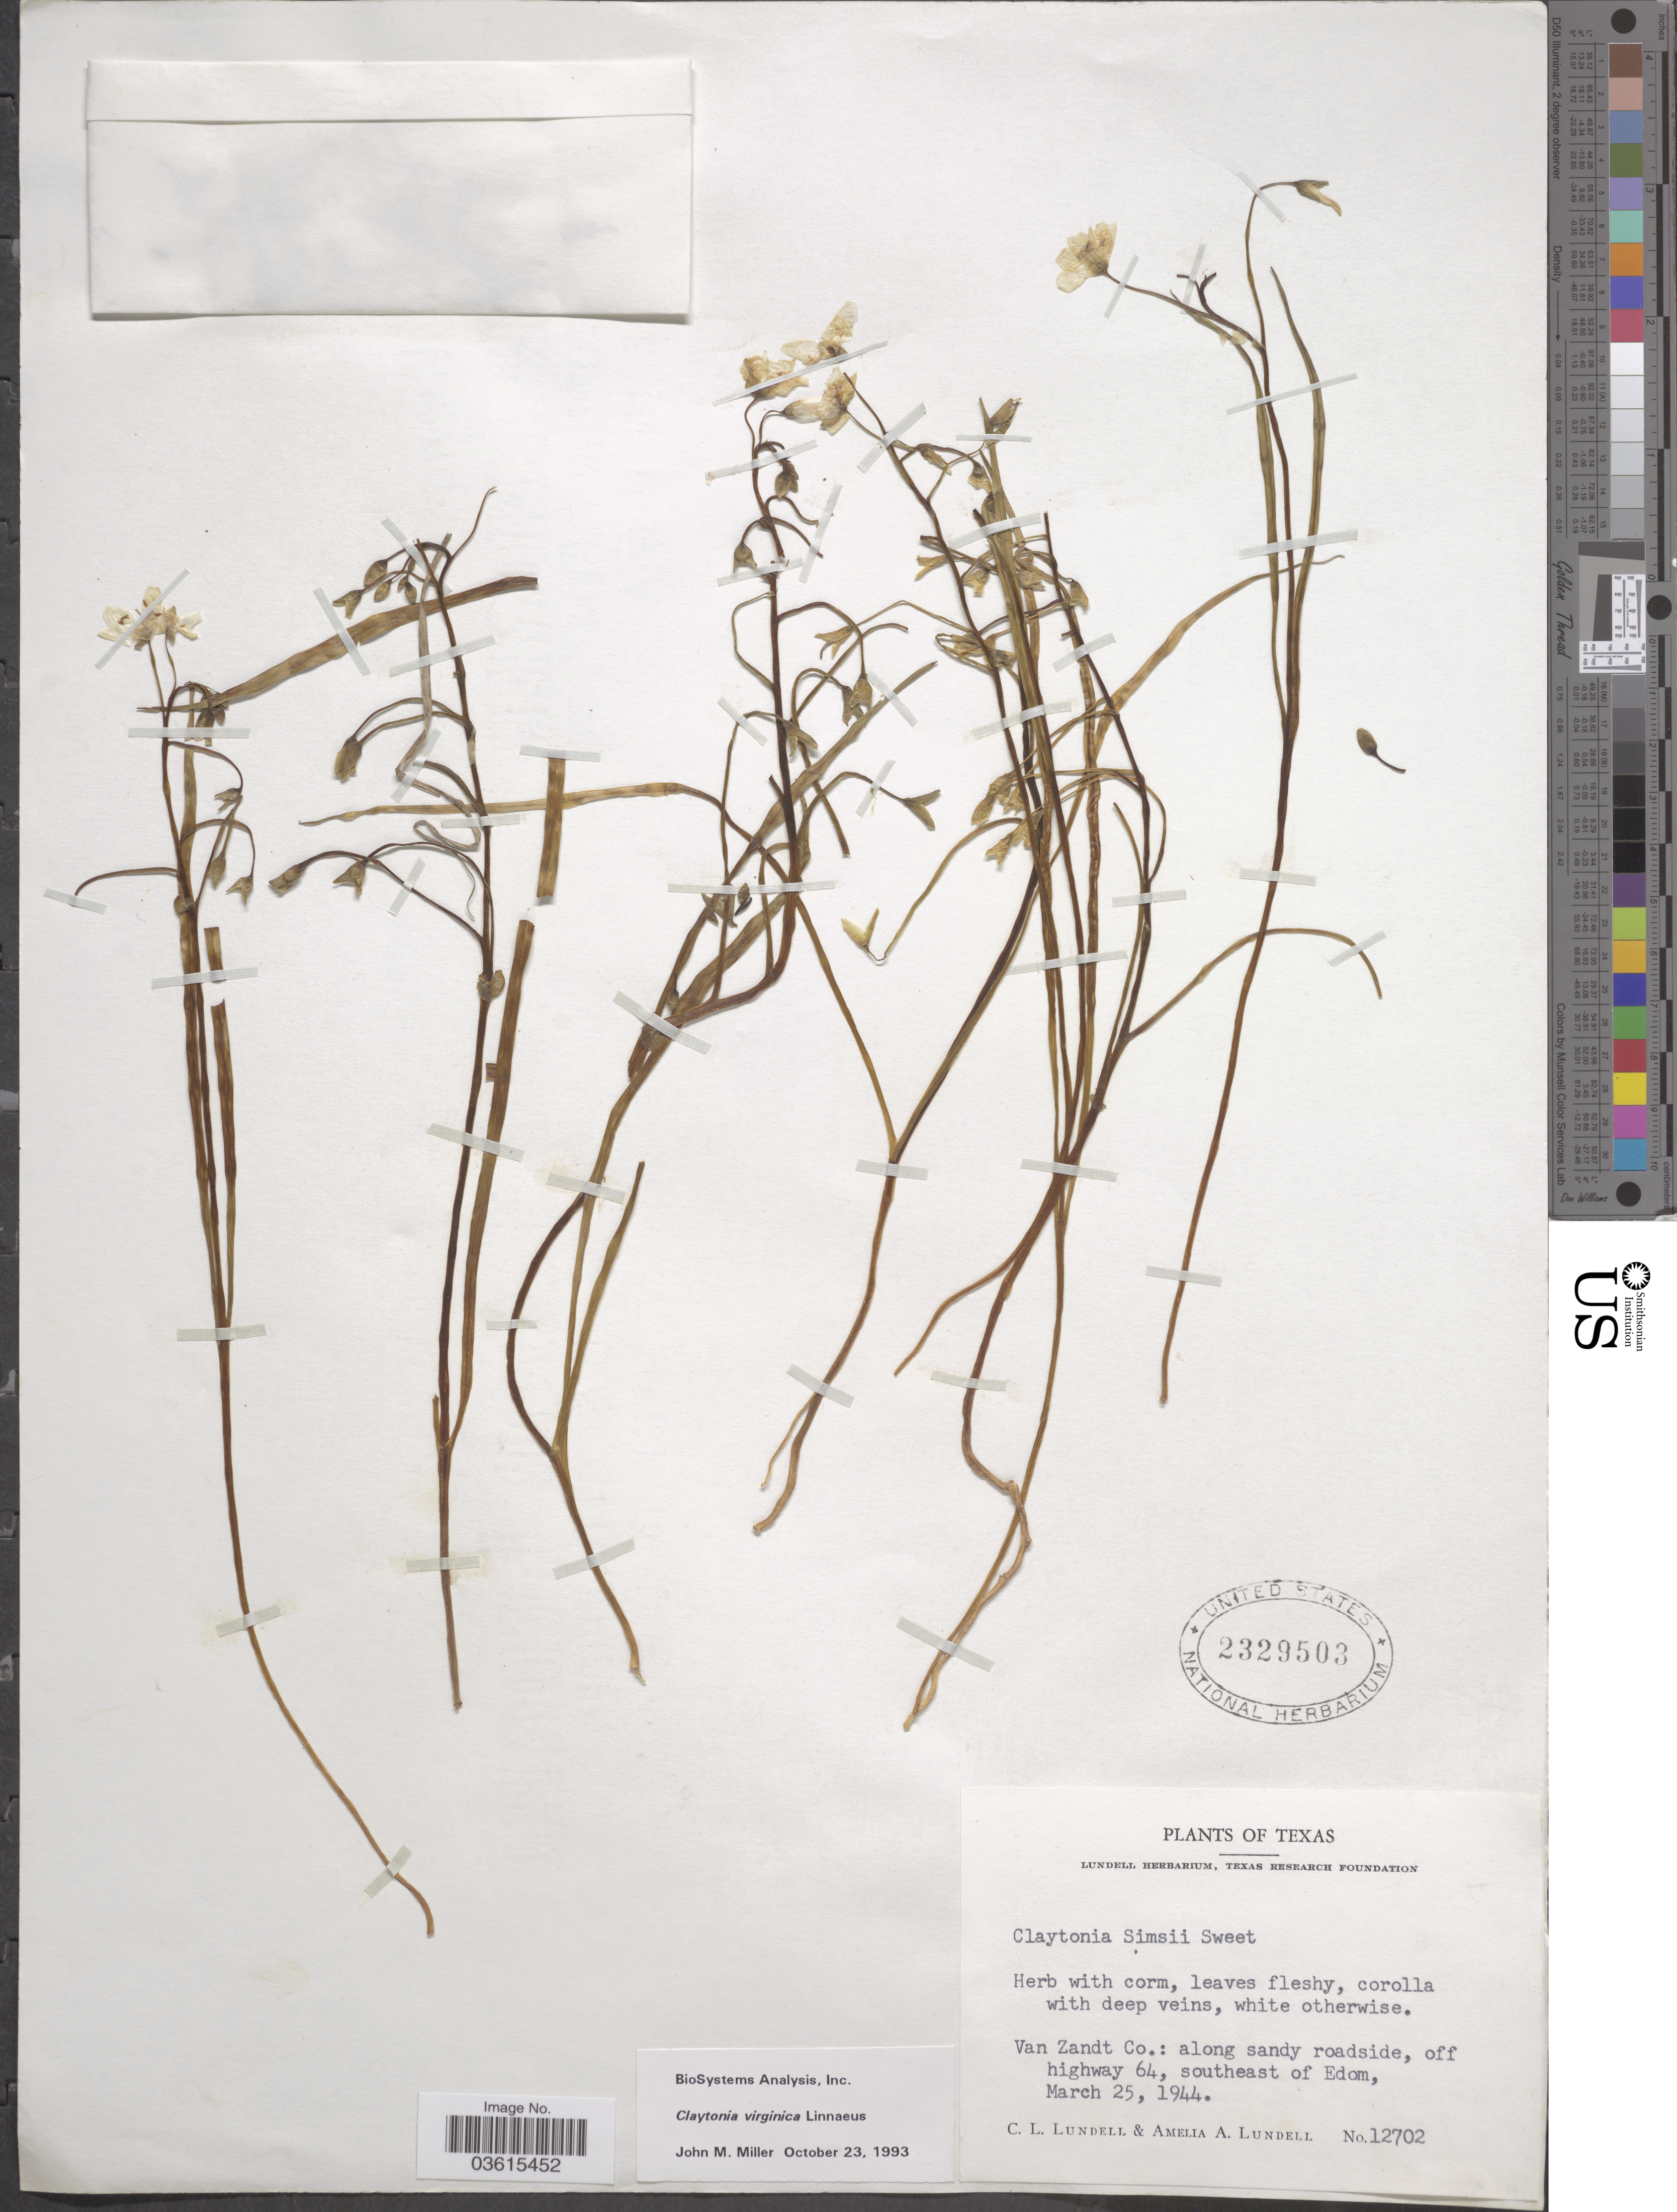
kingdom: Plantae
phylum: Tracheophyta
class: Magnoliopsida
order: Caryophyllales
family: Montiaceae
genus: Claytonia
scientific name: Claytonia virginica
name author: L.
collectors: C. L. Lundell & A. A. Lundell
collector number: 12702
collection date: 1944-03-25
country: United States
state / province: Texas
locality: Van Zandt Co.: along sandy roadside, off highway 64, southeast of Edom.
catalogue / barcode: US 2329503